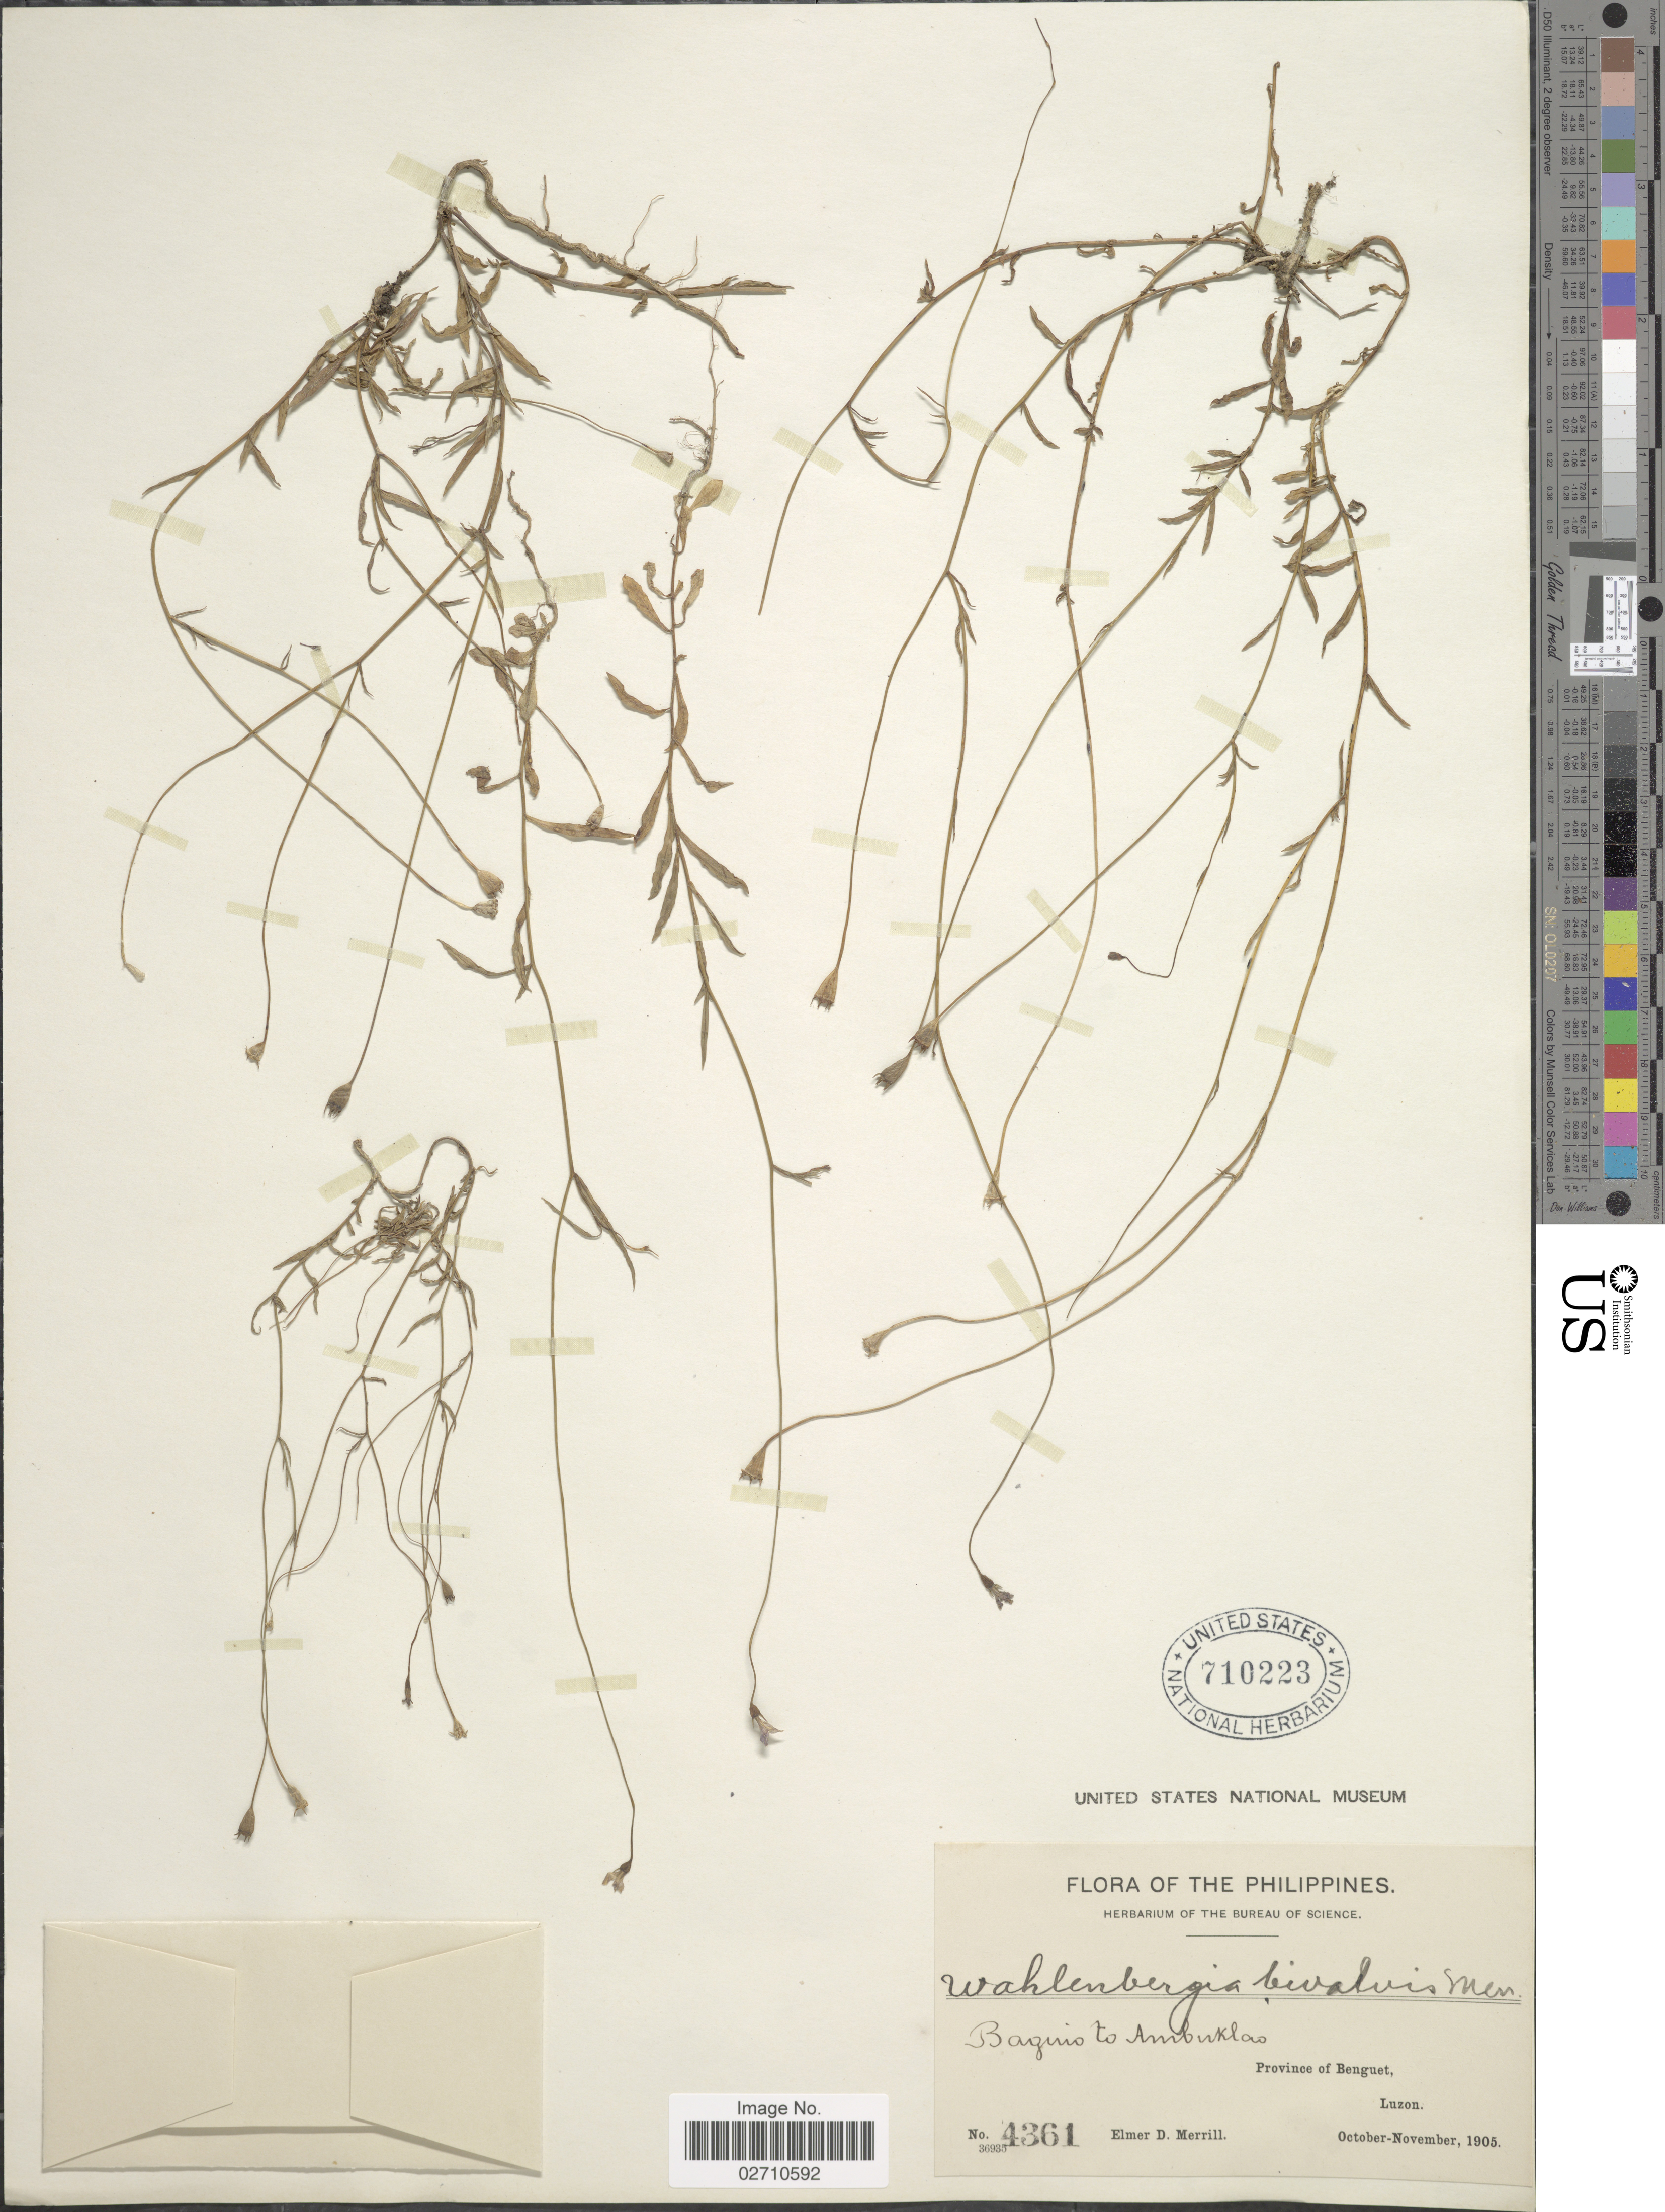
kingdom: Plantae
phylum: Tracheophyta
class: Magnoliopsida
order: Asterales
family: Campanulaceae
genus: Wahlenbergia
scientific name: Wahlenbergia sp.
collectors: E. D. Merrill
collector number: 4361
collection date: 1905-10/1905-11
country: Philippines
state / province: Cordillera (Administrative Region)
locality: Baguio to Ambuklao, Province of Benguet, Luzon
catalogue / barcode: US 710223